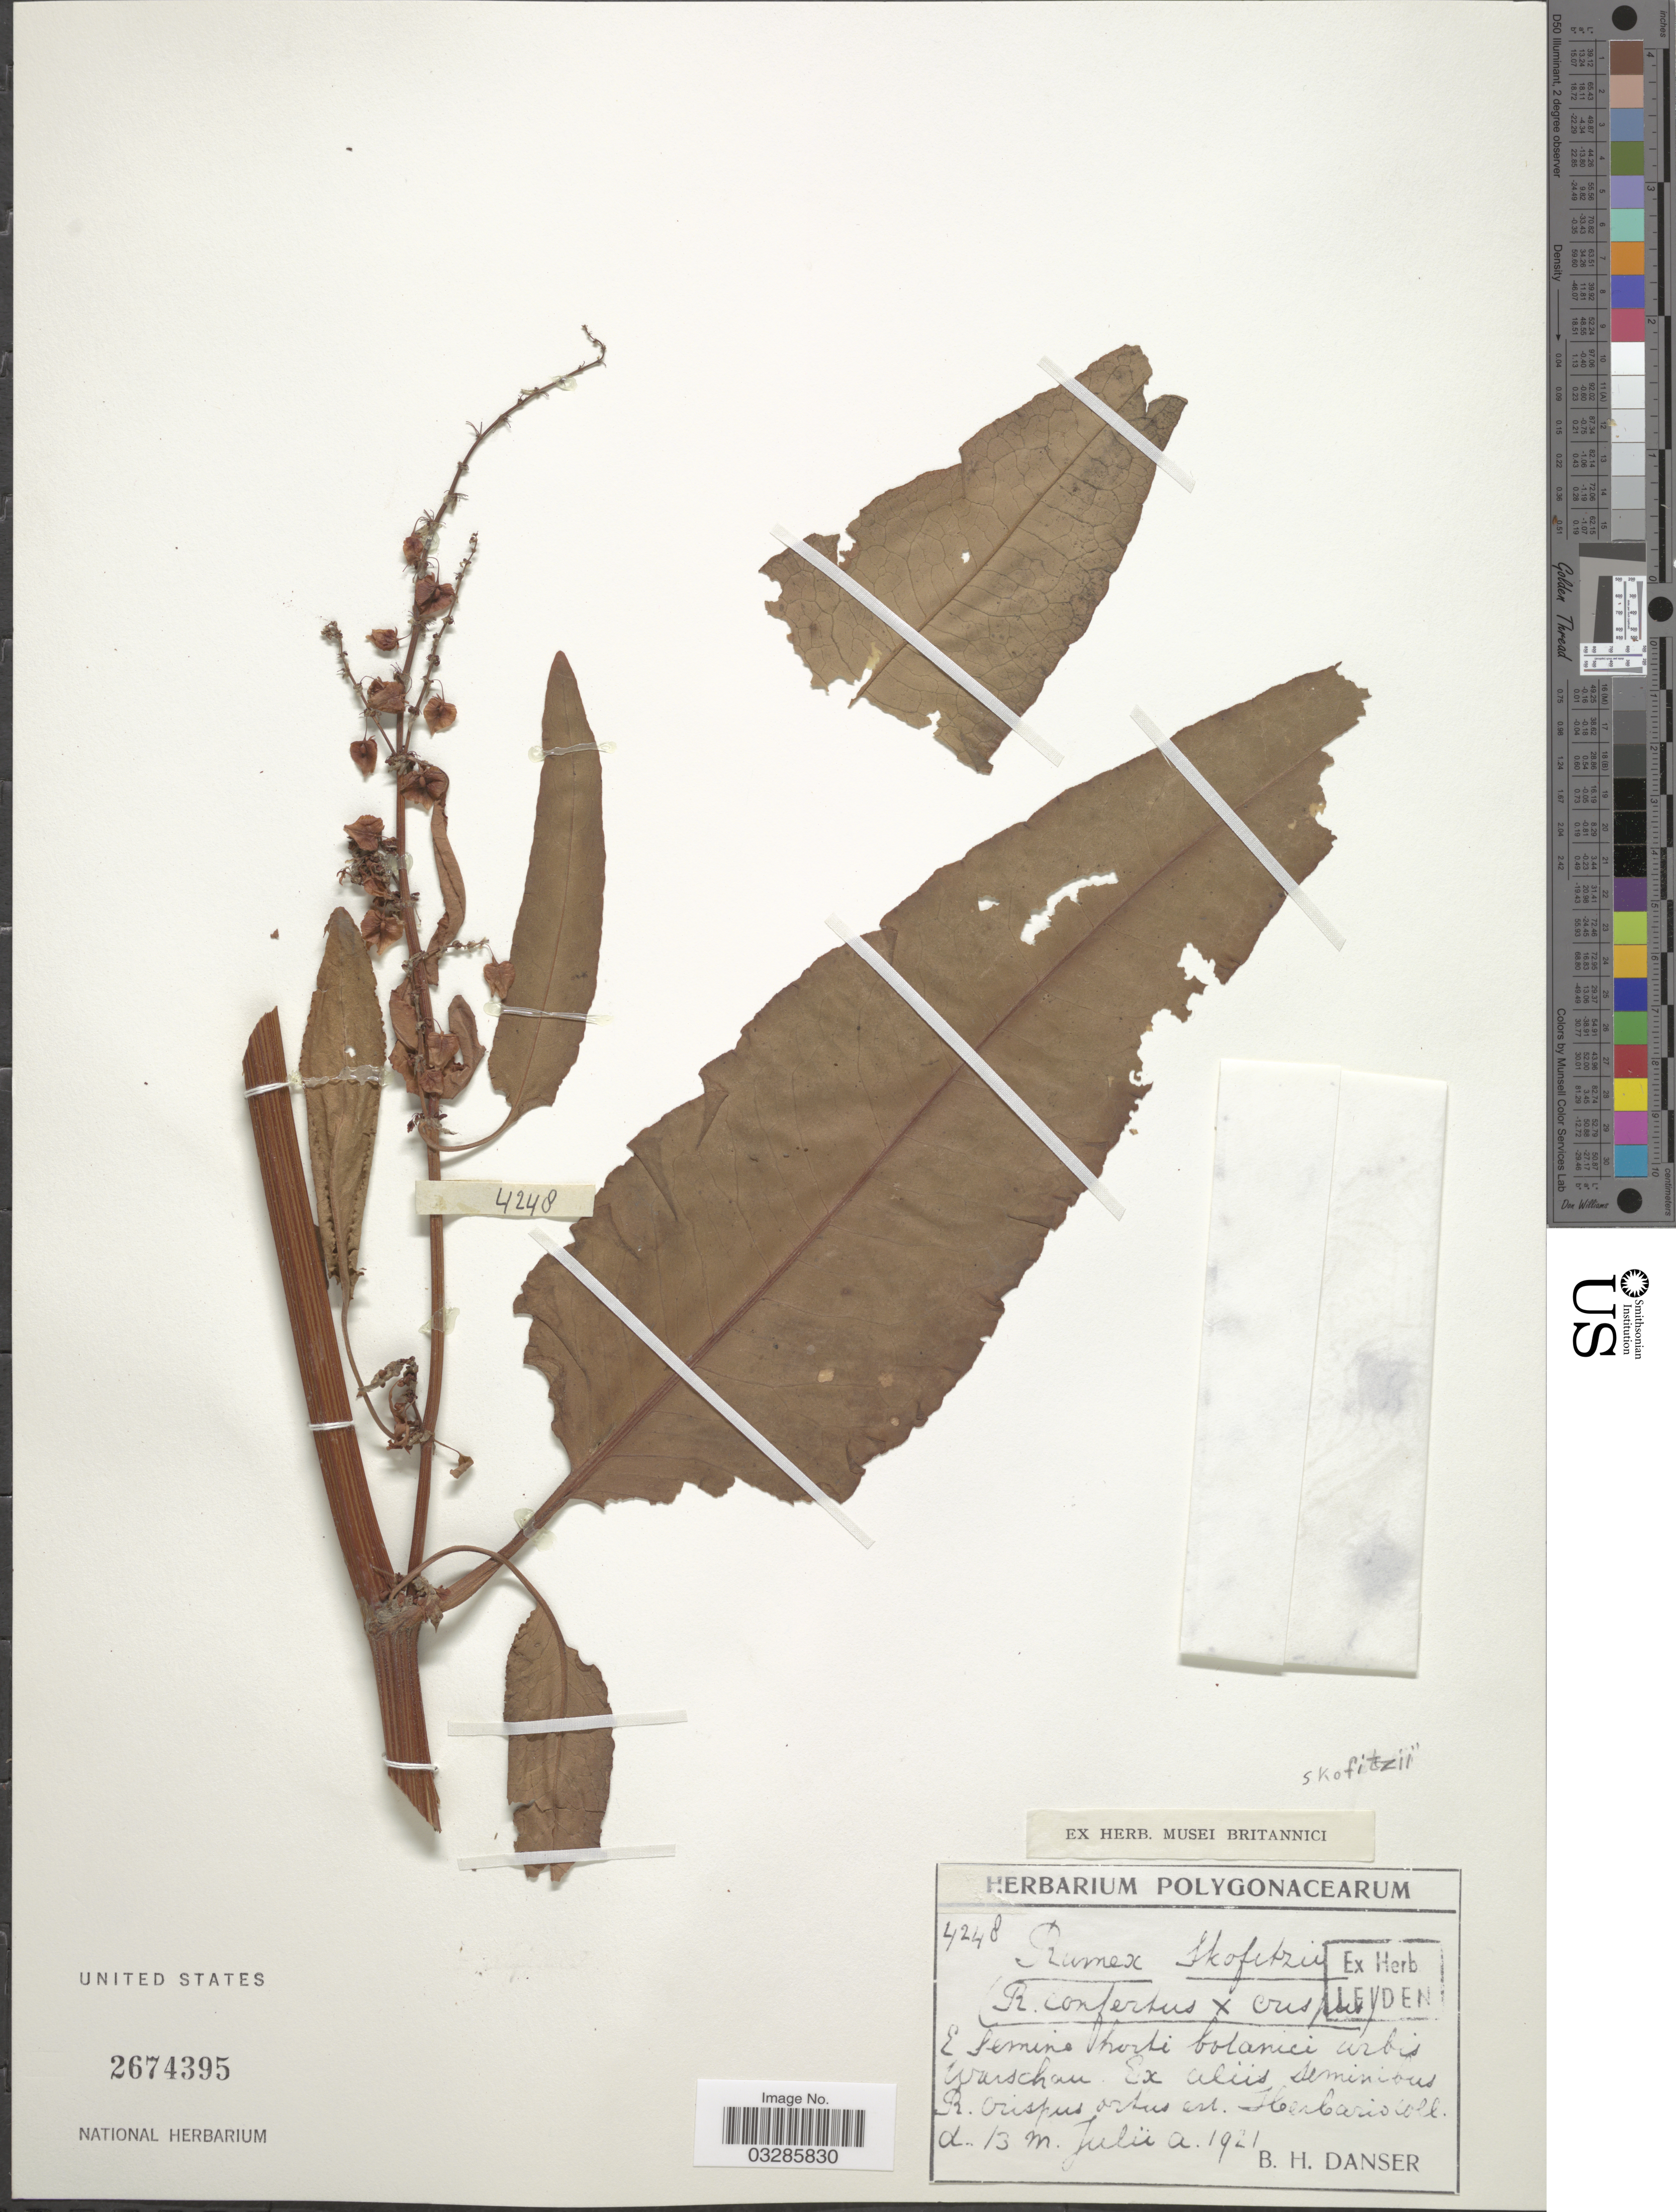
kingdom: Plantae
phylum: Tracheophyta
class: Magnoliopsida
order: Caryophyllales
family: Polygonaceae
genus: Rumex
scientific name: Rumex x skofitzii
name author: Blocki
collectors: B. Danser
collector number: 4248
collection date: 1921-07-13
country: Poland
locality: E. semine [interpreted] horti botanici arbis [interpreted] Warschau.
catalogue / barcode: US 2674395